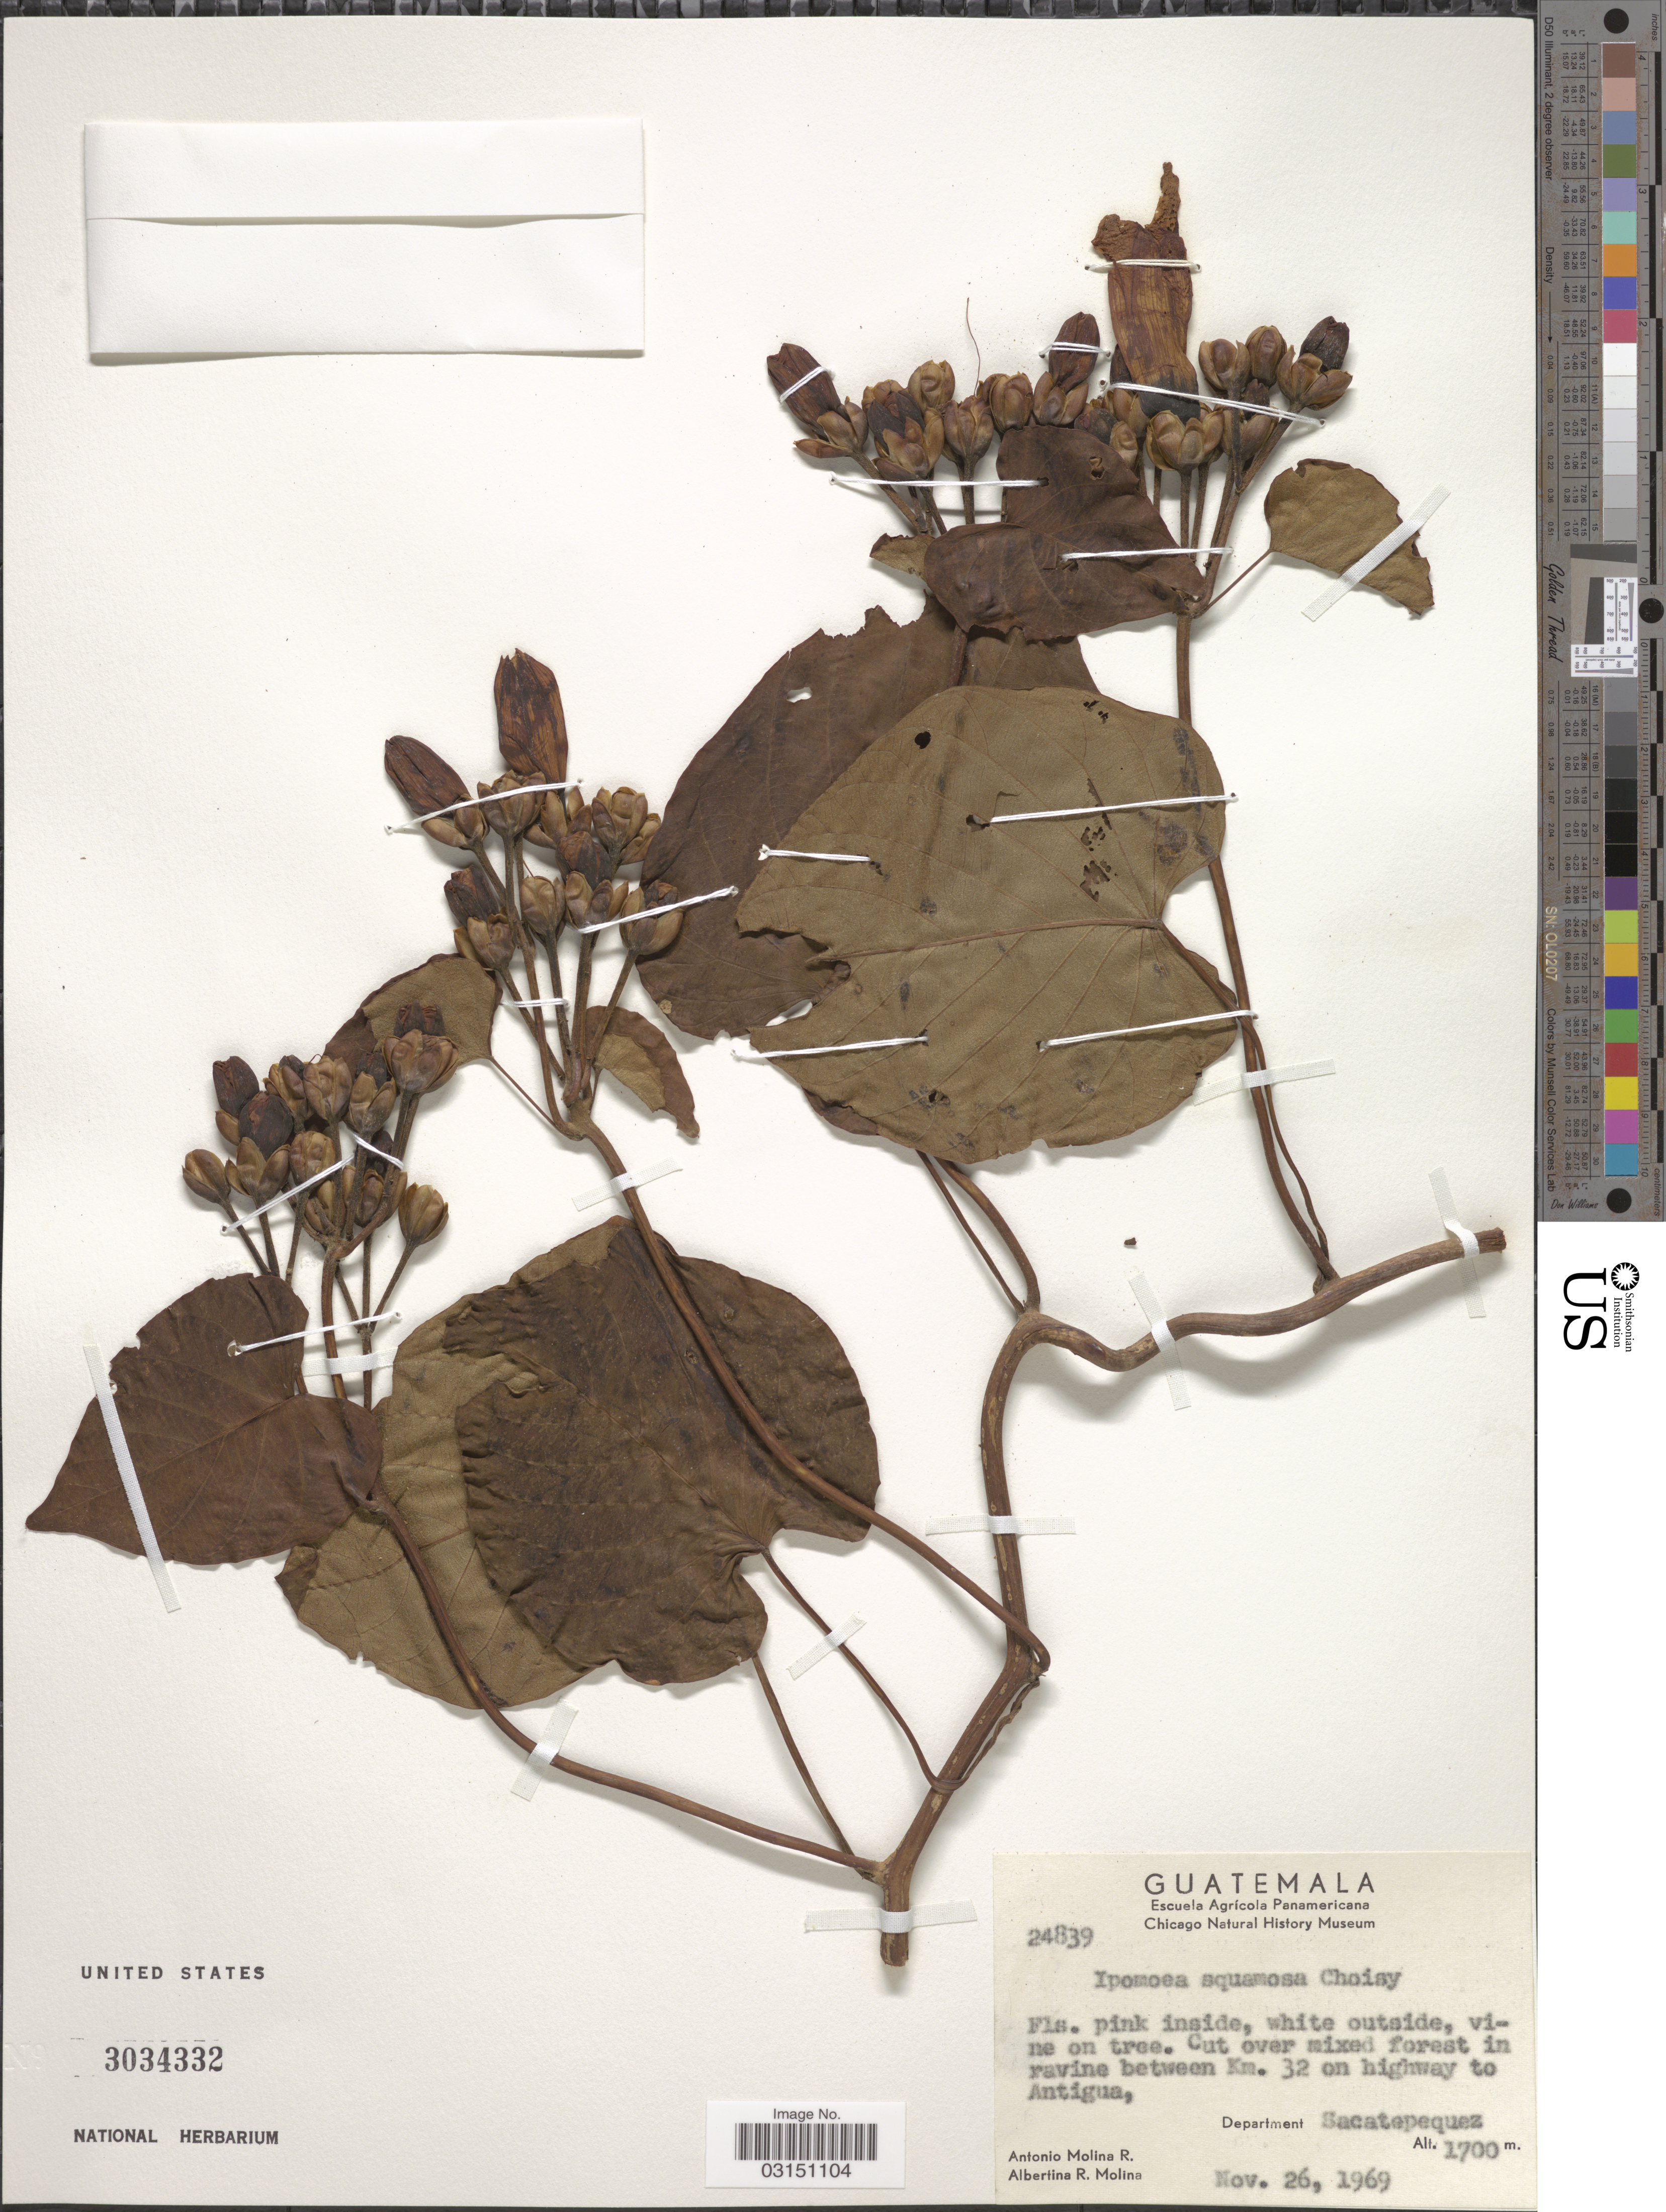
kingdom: Plantae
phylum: Tracheophyta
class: Magnoliopsida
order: Solanales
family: Convolvulaceae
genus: Ipomoea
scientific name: Ipomoea philomega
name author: (Vell.) House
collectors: A. Molina R. & A. R. Molina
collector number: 24839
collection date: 1969-11-26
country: Guatemala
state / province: Sacatepéquez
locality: Cut over mixed forest in ravine between Km. 32 on highway to Antigua, Department Sacatepequez.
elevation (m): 1700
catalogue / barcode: US 3034332